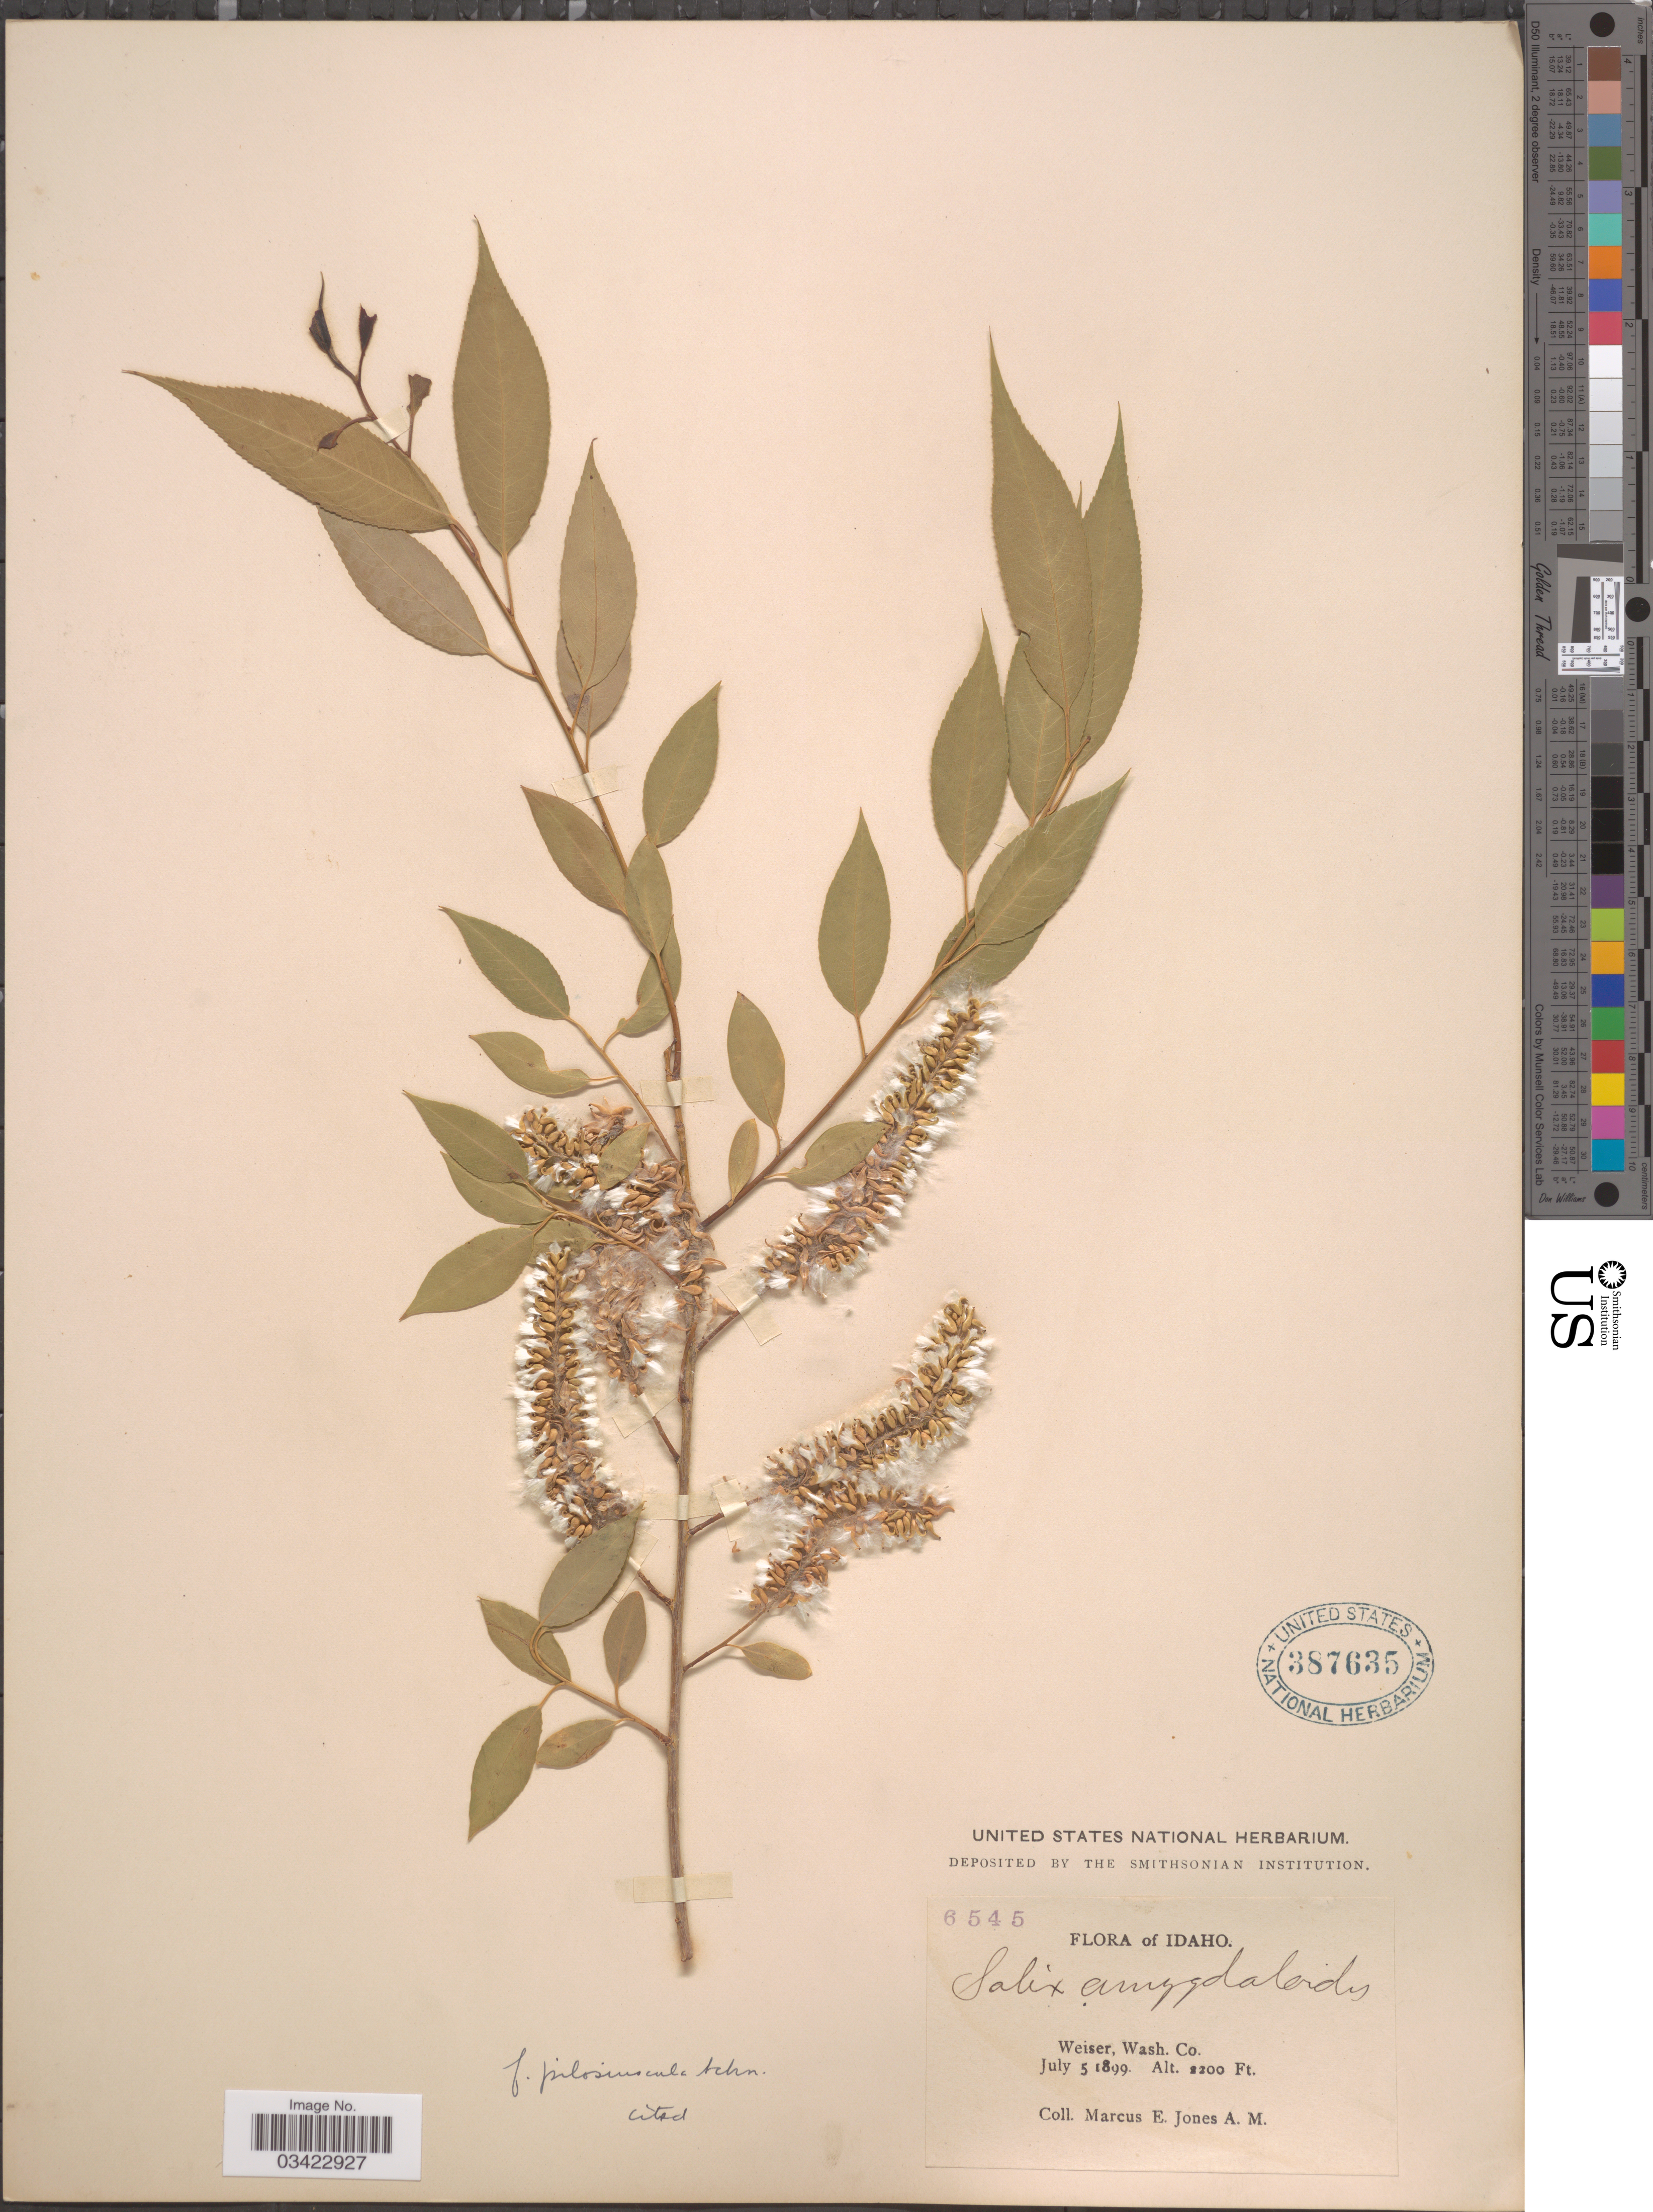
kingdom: Plantae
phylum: Tracheophyta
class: Magnoliopsida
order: Malpighiales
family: Salicaceae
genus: Salix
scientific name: Salix amygdaloides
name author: Andersson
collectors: M. E. Jones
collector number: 6545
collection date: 1899-07-05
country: United States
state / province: Idaho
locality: Weiser, Wash Co.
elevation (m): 671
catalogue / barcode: US 387635